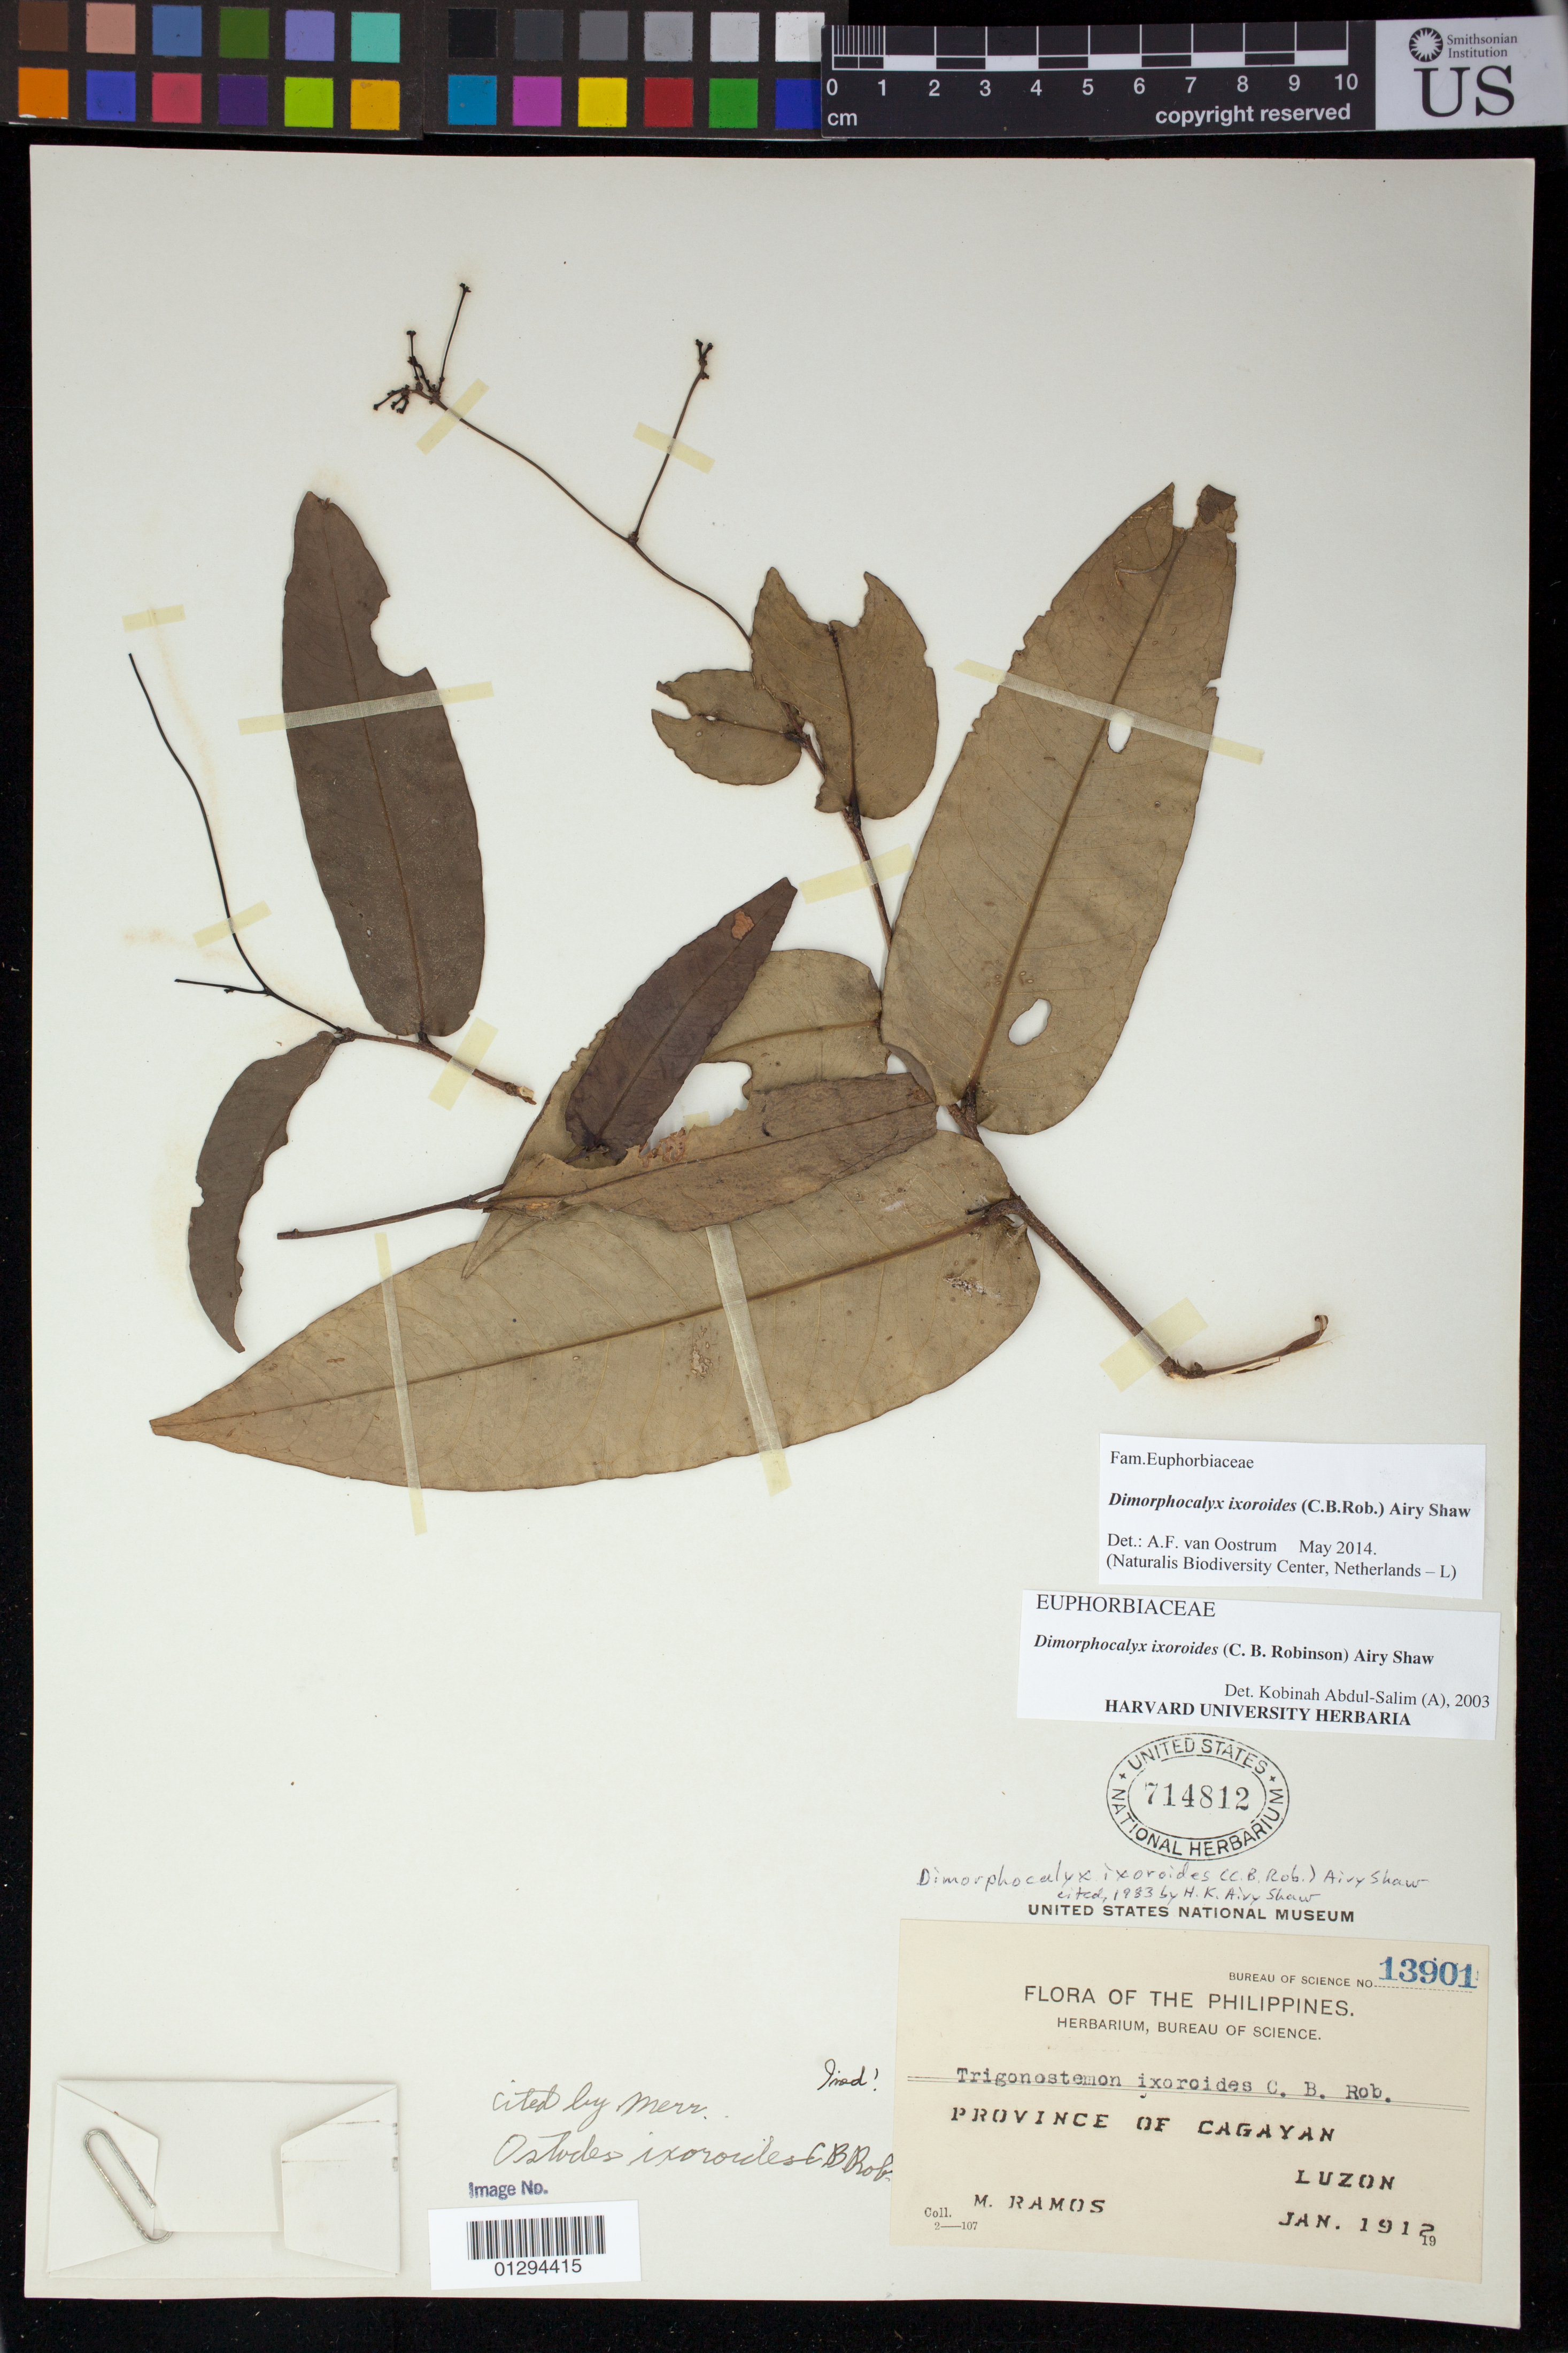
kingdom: Plantae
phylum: Tracheophyta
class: Magnoliopsida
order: Malpighiales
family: Euphorbiaceae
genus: Dimorphocalyx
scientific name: Dimorphocalyx ixoroides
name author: (C.B. Rob.) Airy Shaw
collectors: M. Ramos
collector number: Bur. Sci. 13901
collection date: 1912-01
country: Philippines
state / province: Cagayan Valley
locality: Province of Cagayan, Luzon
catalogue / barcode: US 714812